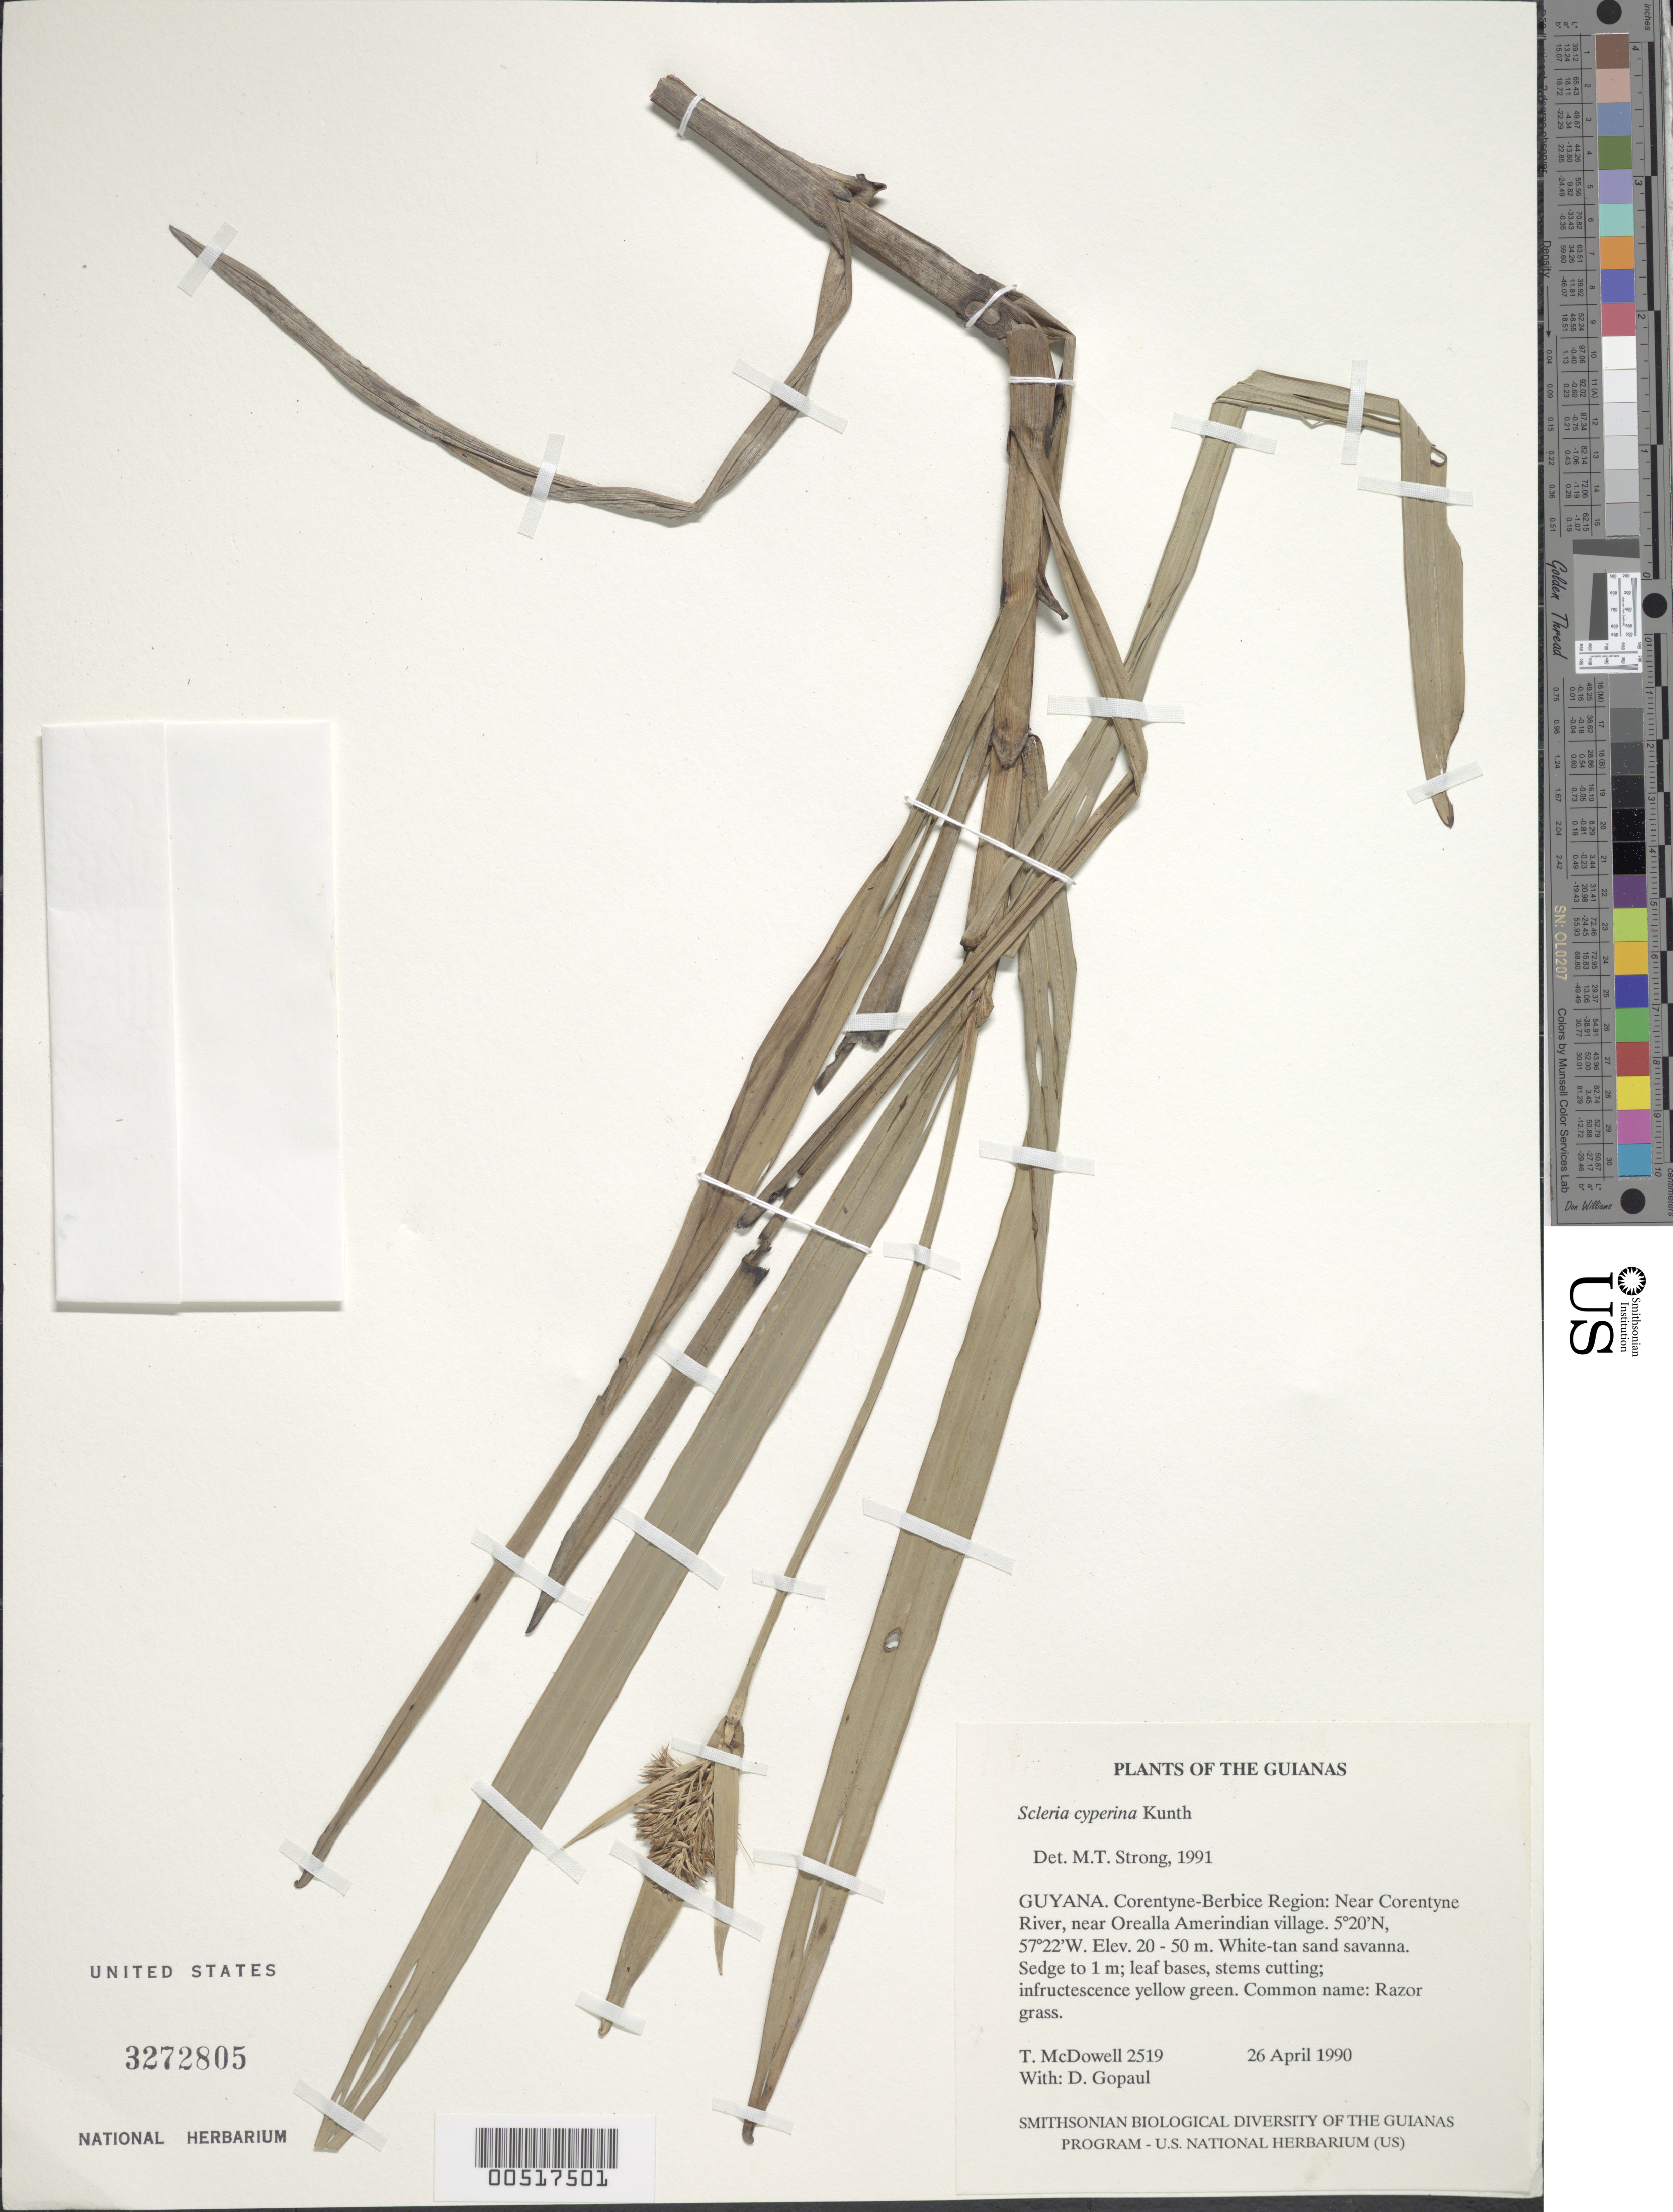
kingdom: Plantae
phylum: Tracheophyta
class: Liliopsida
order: Poales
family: Cyperaceae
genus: Scleria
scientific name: Scleria cyperina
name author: Willd. ex Kunth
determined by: Strong, M. T., (US), Smithsonian Institution - National Museum of Natural History (UNITED STATES)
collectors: T. McDowell & D. Gopaul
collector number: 2519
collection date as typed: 26 April 1990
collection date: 1990-04-26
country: Guyana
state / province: E. Berbice-Corentyne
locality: Near Corentyne River and Orealla Amerindian village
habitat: White and tan sand savanna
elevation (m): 20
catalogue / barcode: US 3272805